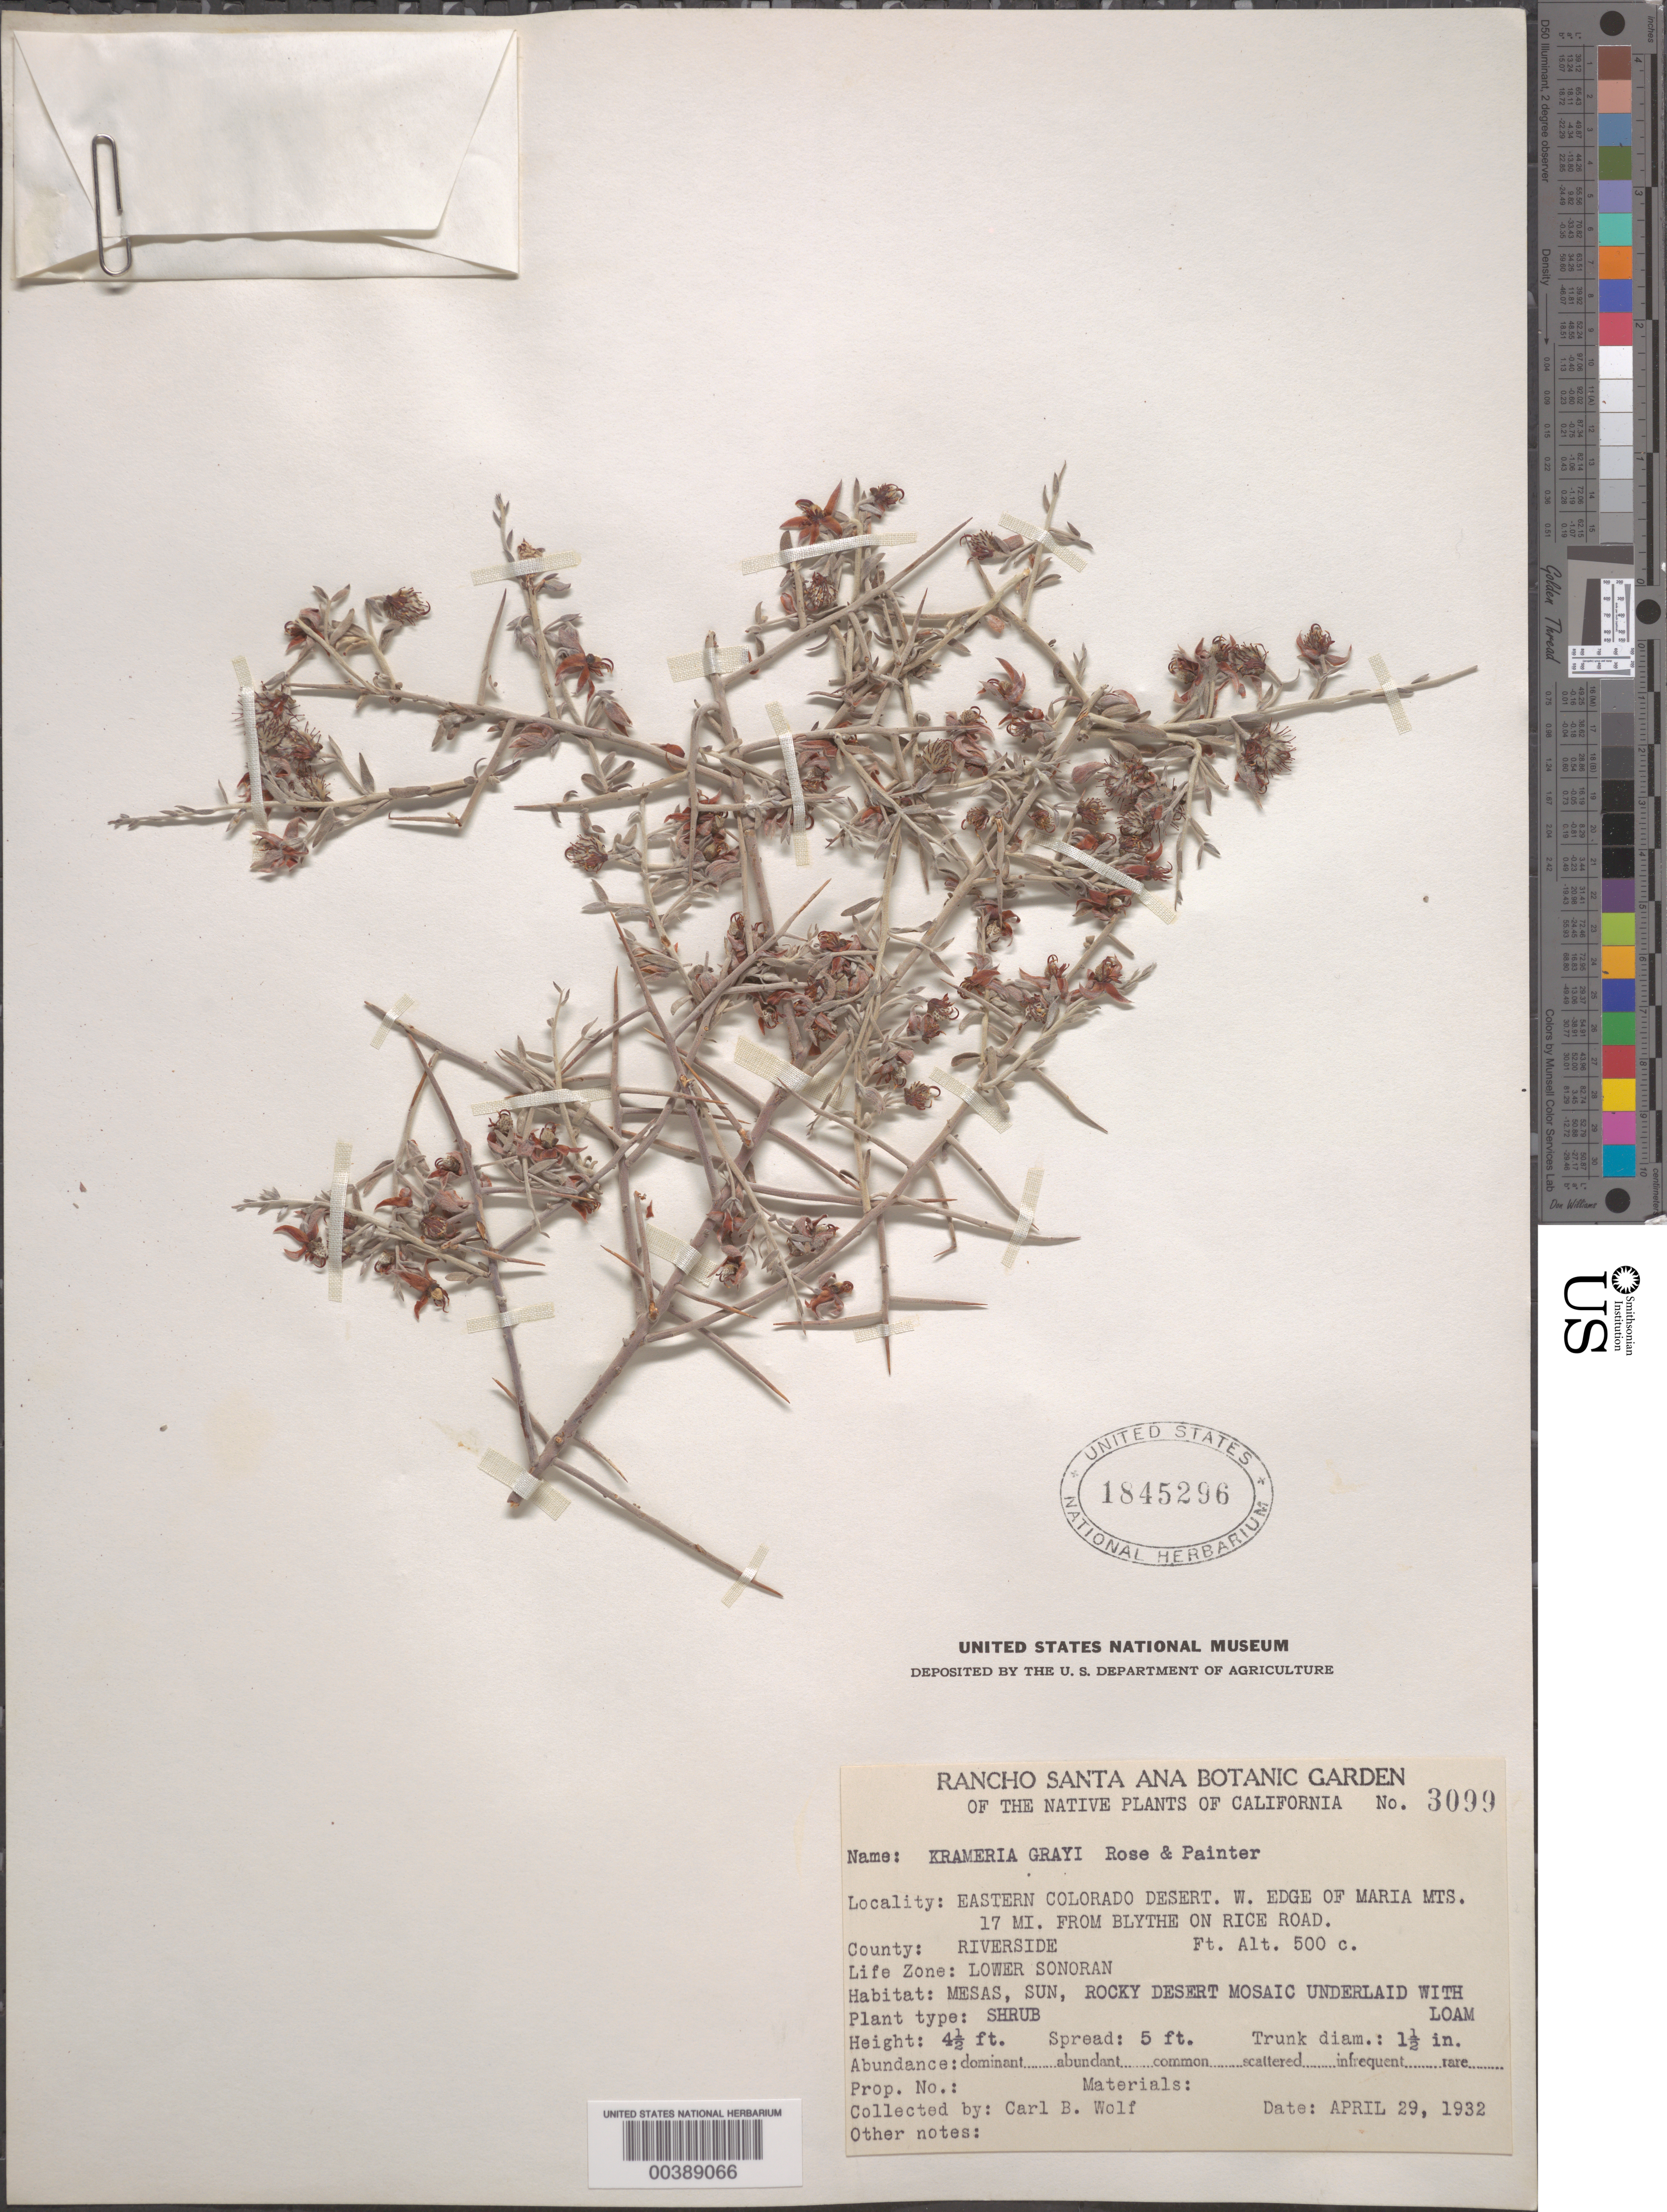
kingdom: Plantae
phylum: Tracheophyta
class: Magnoliopsida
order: Zygophyllales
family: Krameriaceae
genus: Krameria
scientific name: Krameria grayi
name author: Rose & J.H. Painter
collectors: C. B. Wolf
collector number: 3099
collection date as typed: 29 Apr 1932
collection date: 1932-04-29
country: United States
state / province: California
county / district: Riverside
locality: Eastern Colorado desert; W edge of Maria Mts.; 17 mi from Blythe on rice road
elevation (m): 152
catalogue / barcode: US 1845296